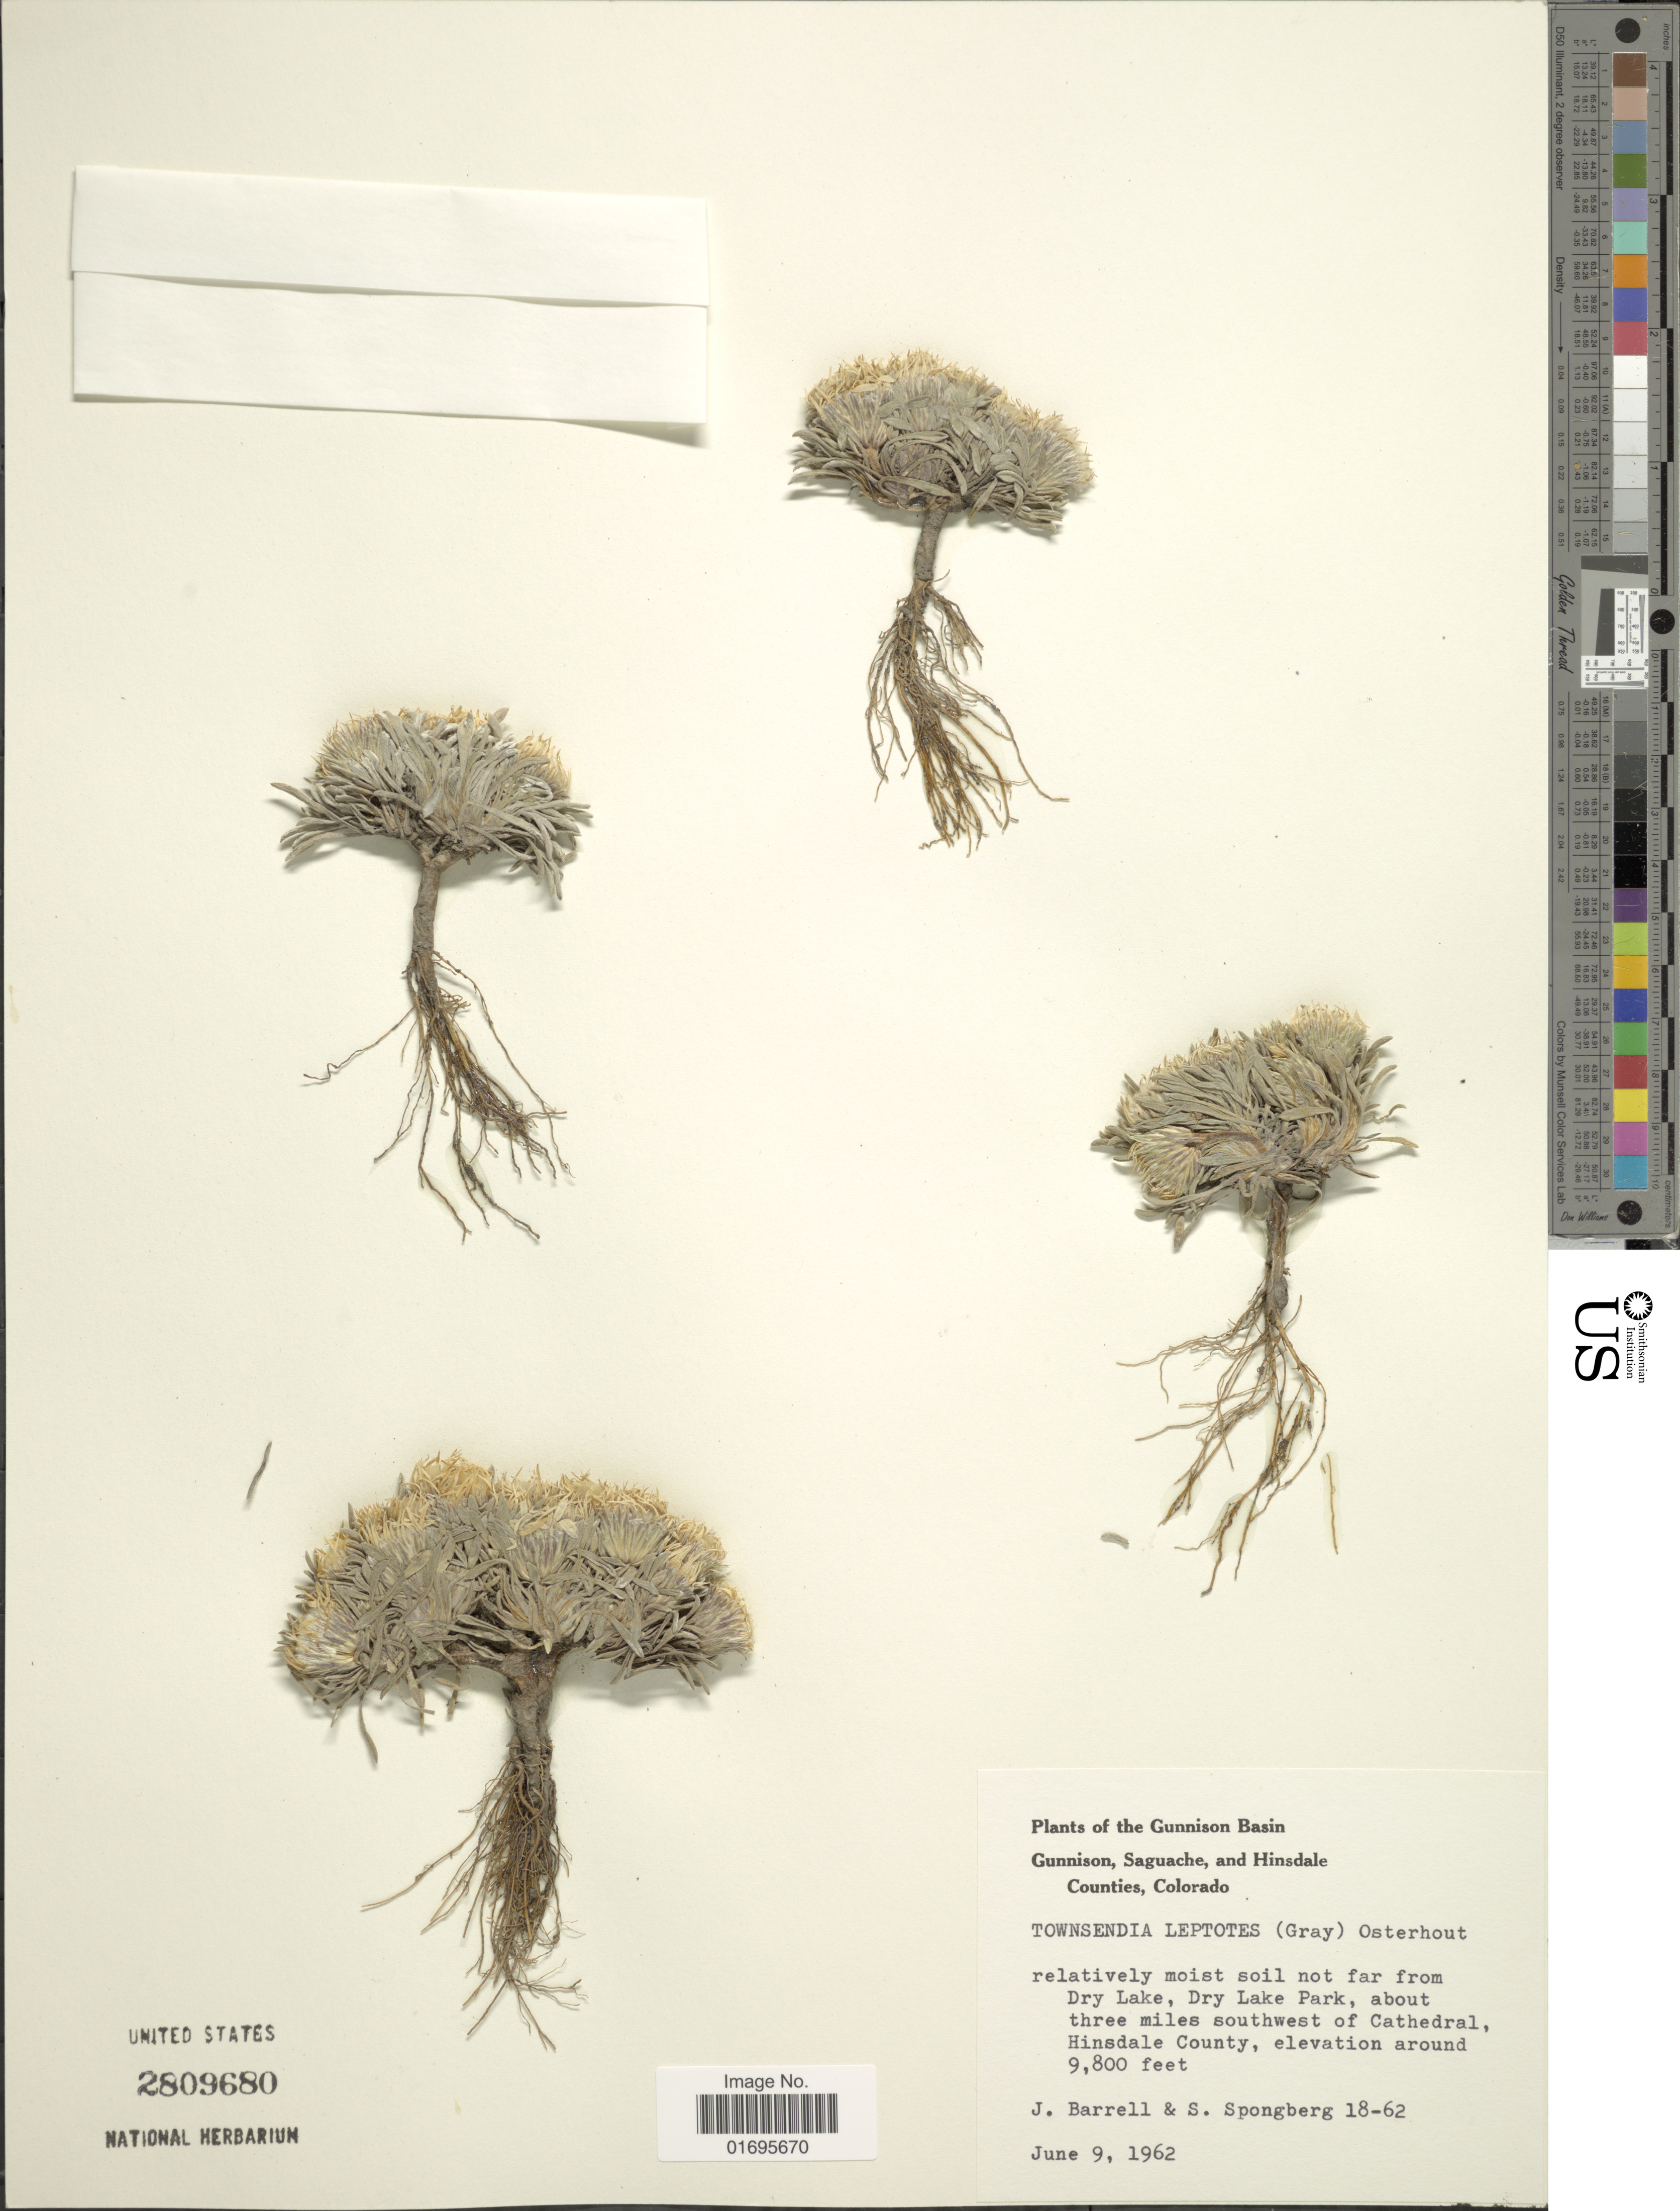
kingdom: Plantae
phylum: Tracheophyta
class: Magnoliopsida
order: Asterales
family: Asteraceae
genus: Townsendia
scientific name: Townsendia leptotes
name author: (A. Gray) Osterh.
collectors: J. Barrell & S. A.Spongberg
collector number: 18-62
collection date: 1962-06-09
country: United States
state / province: Colorado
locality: Gunnison Basin, Gunnison, Saguache, and Hinsdale Counties, not far from Dry Lake, Dry Lake Park, about three miles southwest of Cathedral, Hinsdale County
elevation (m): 2987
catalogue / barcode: US 2809680